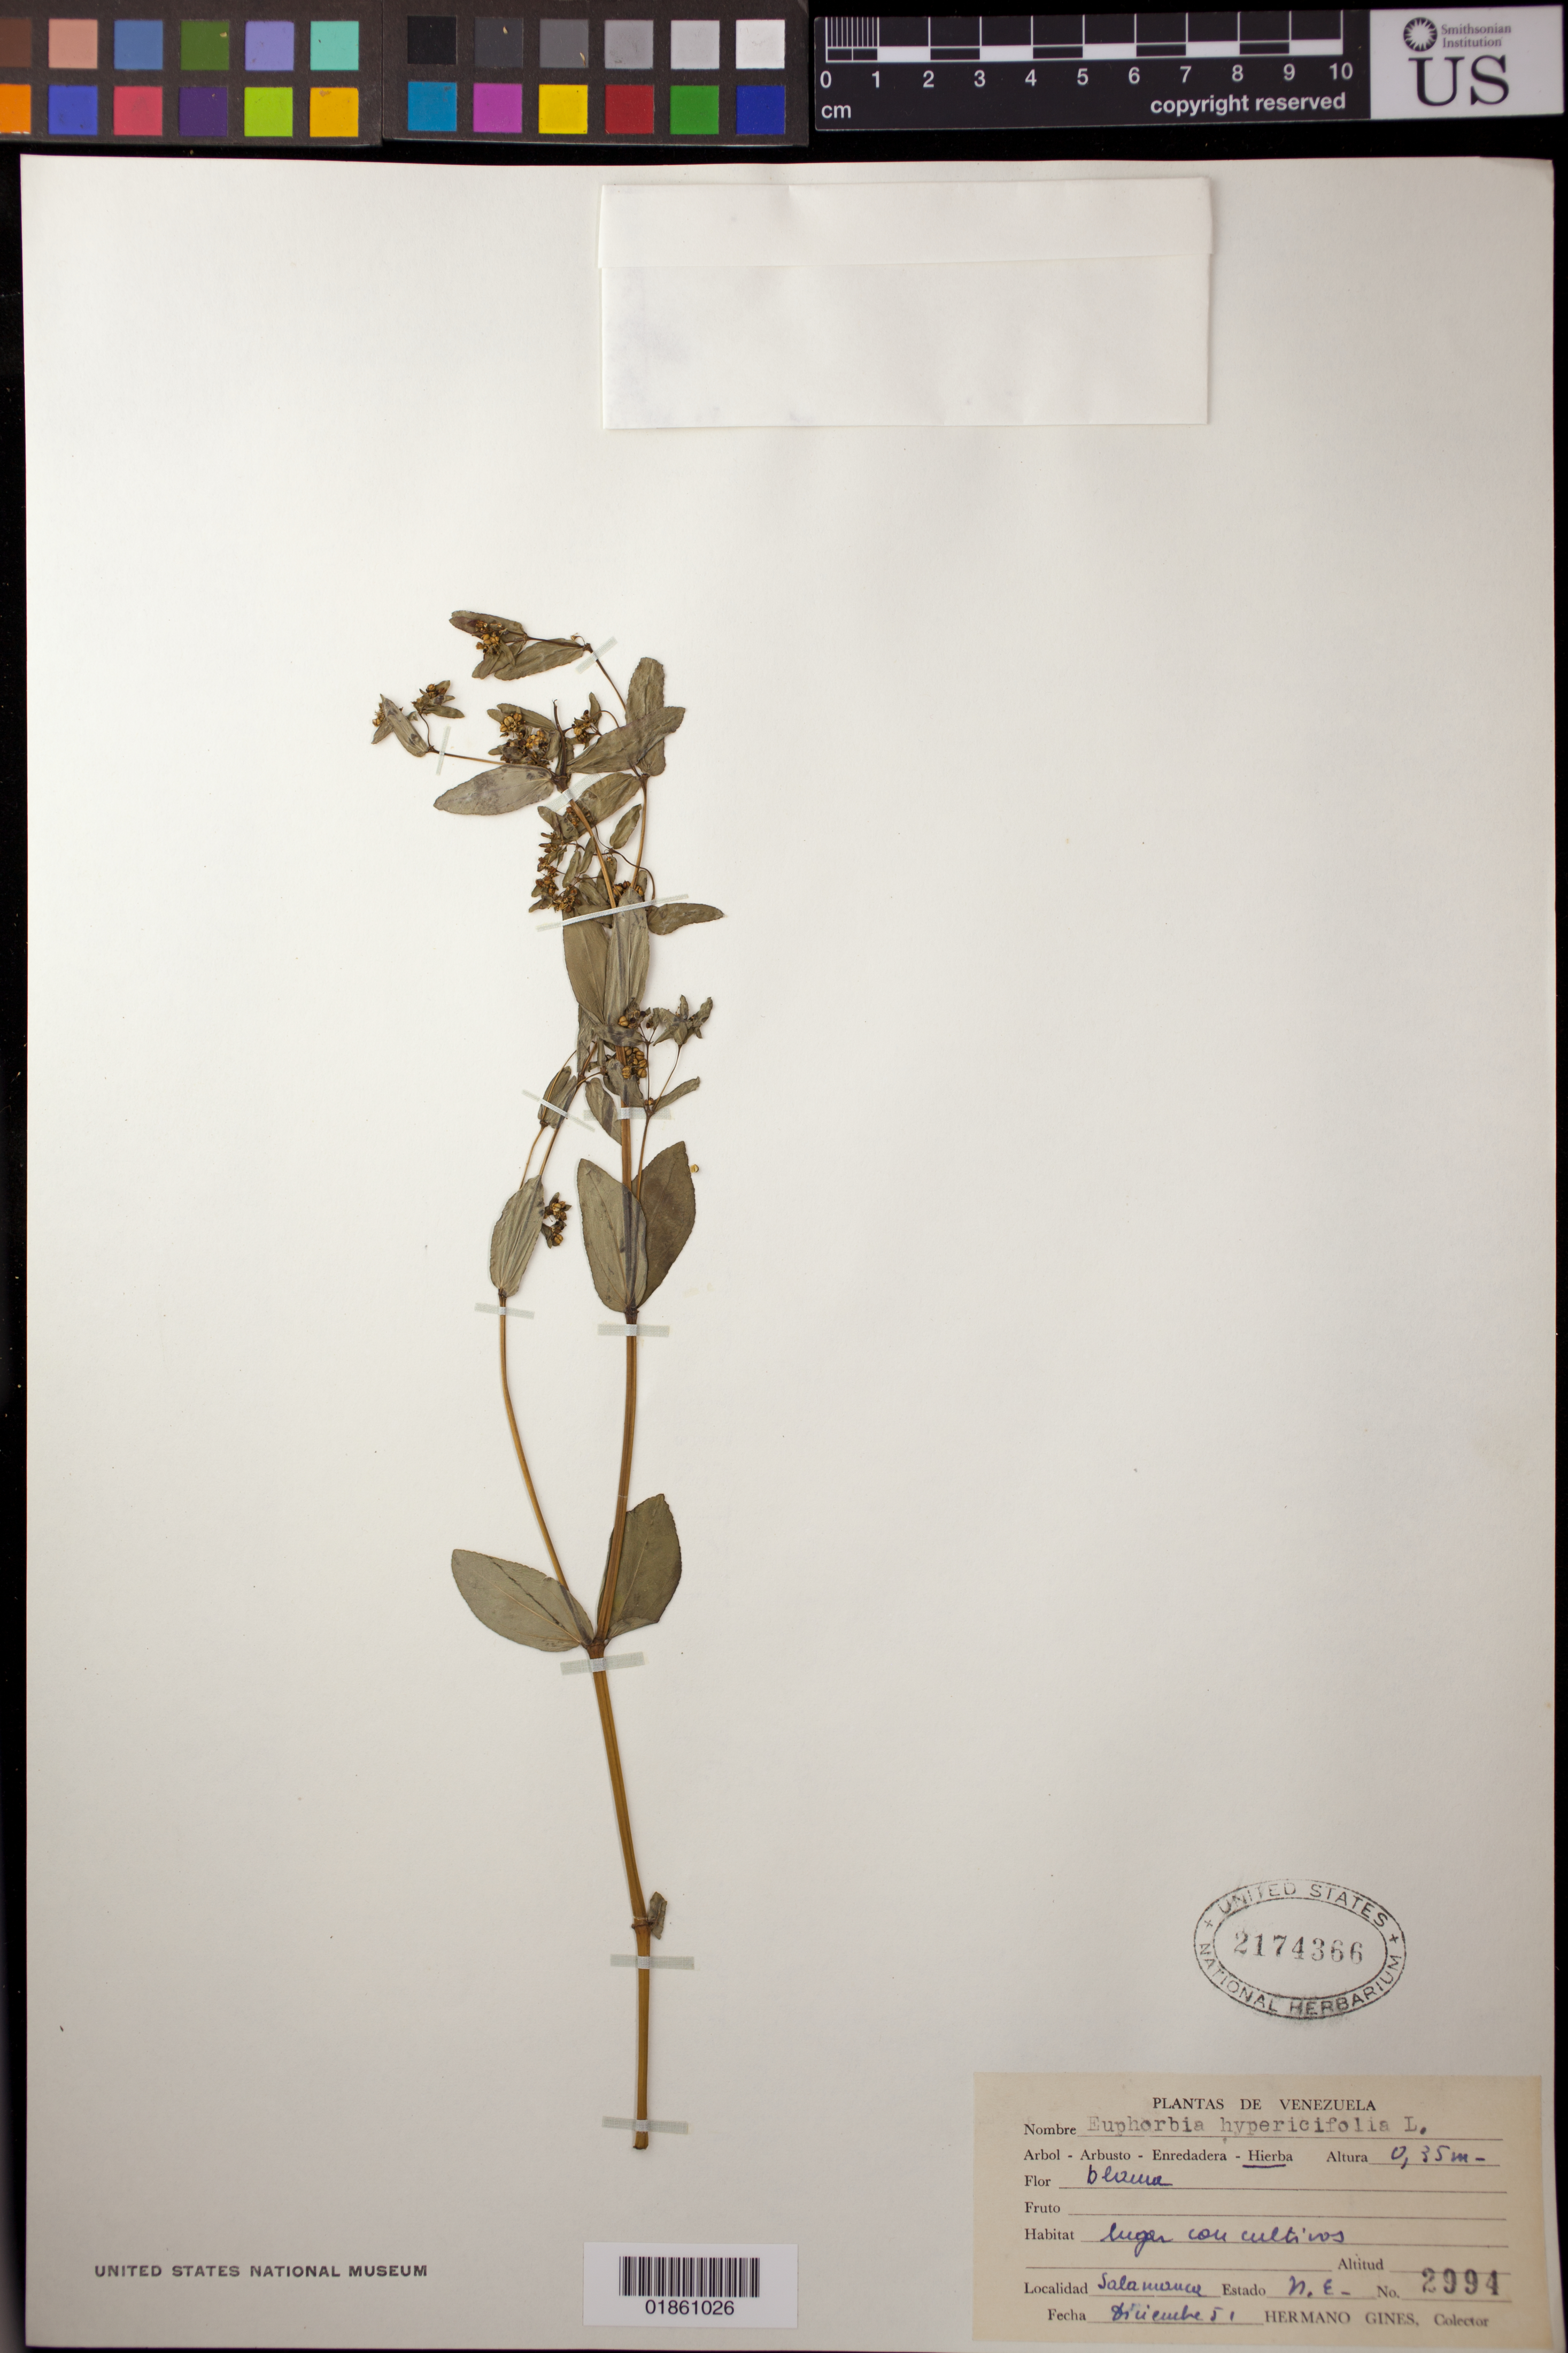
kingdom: Plantae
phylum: Tracheophyta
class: Magnoliopsida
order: Malpighiales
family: Euphorbiaceae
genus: Euphorbia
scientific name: Euphorbia hypericifolia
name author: L.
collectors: Bro. Gines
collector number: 2994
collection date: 1951-12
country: Venezuela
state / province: Nueva Esparta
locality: Salamanca;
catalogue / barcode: US 2174366